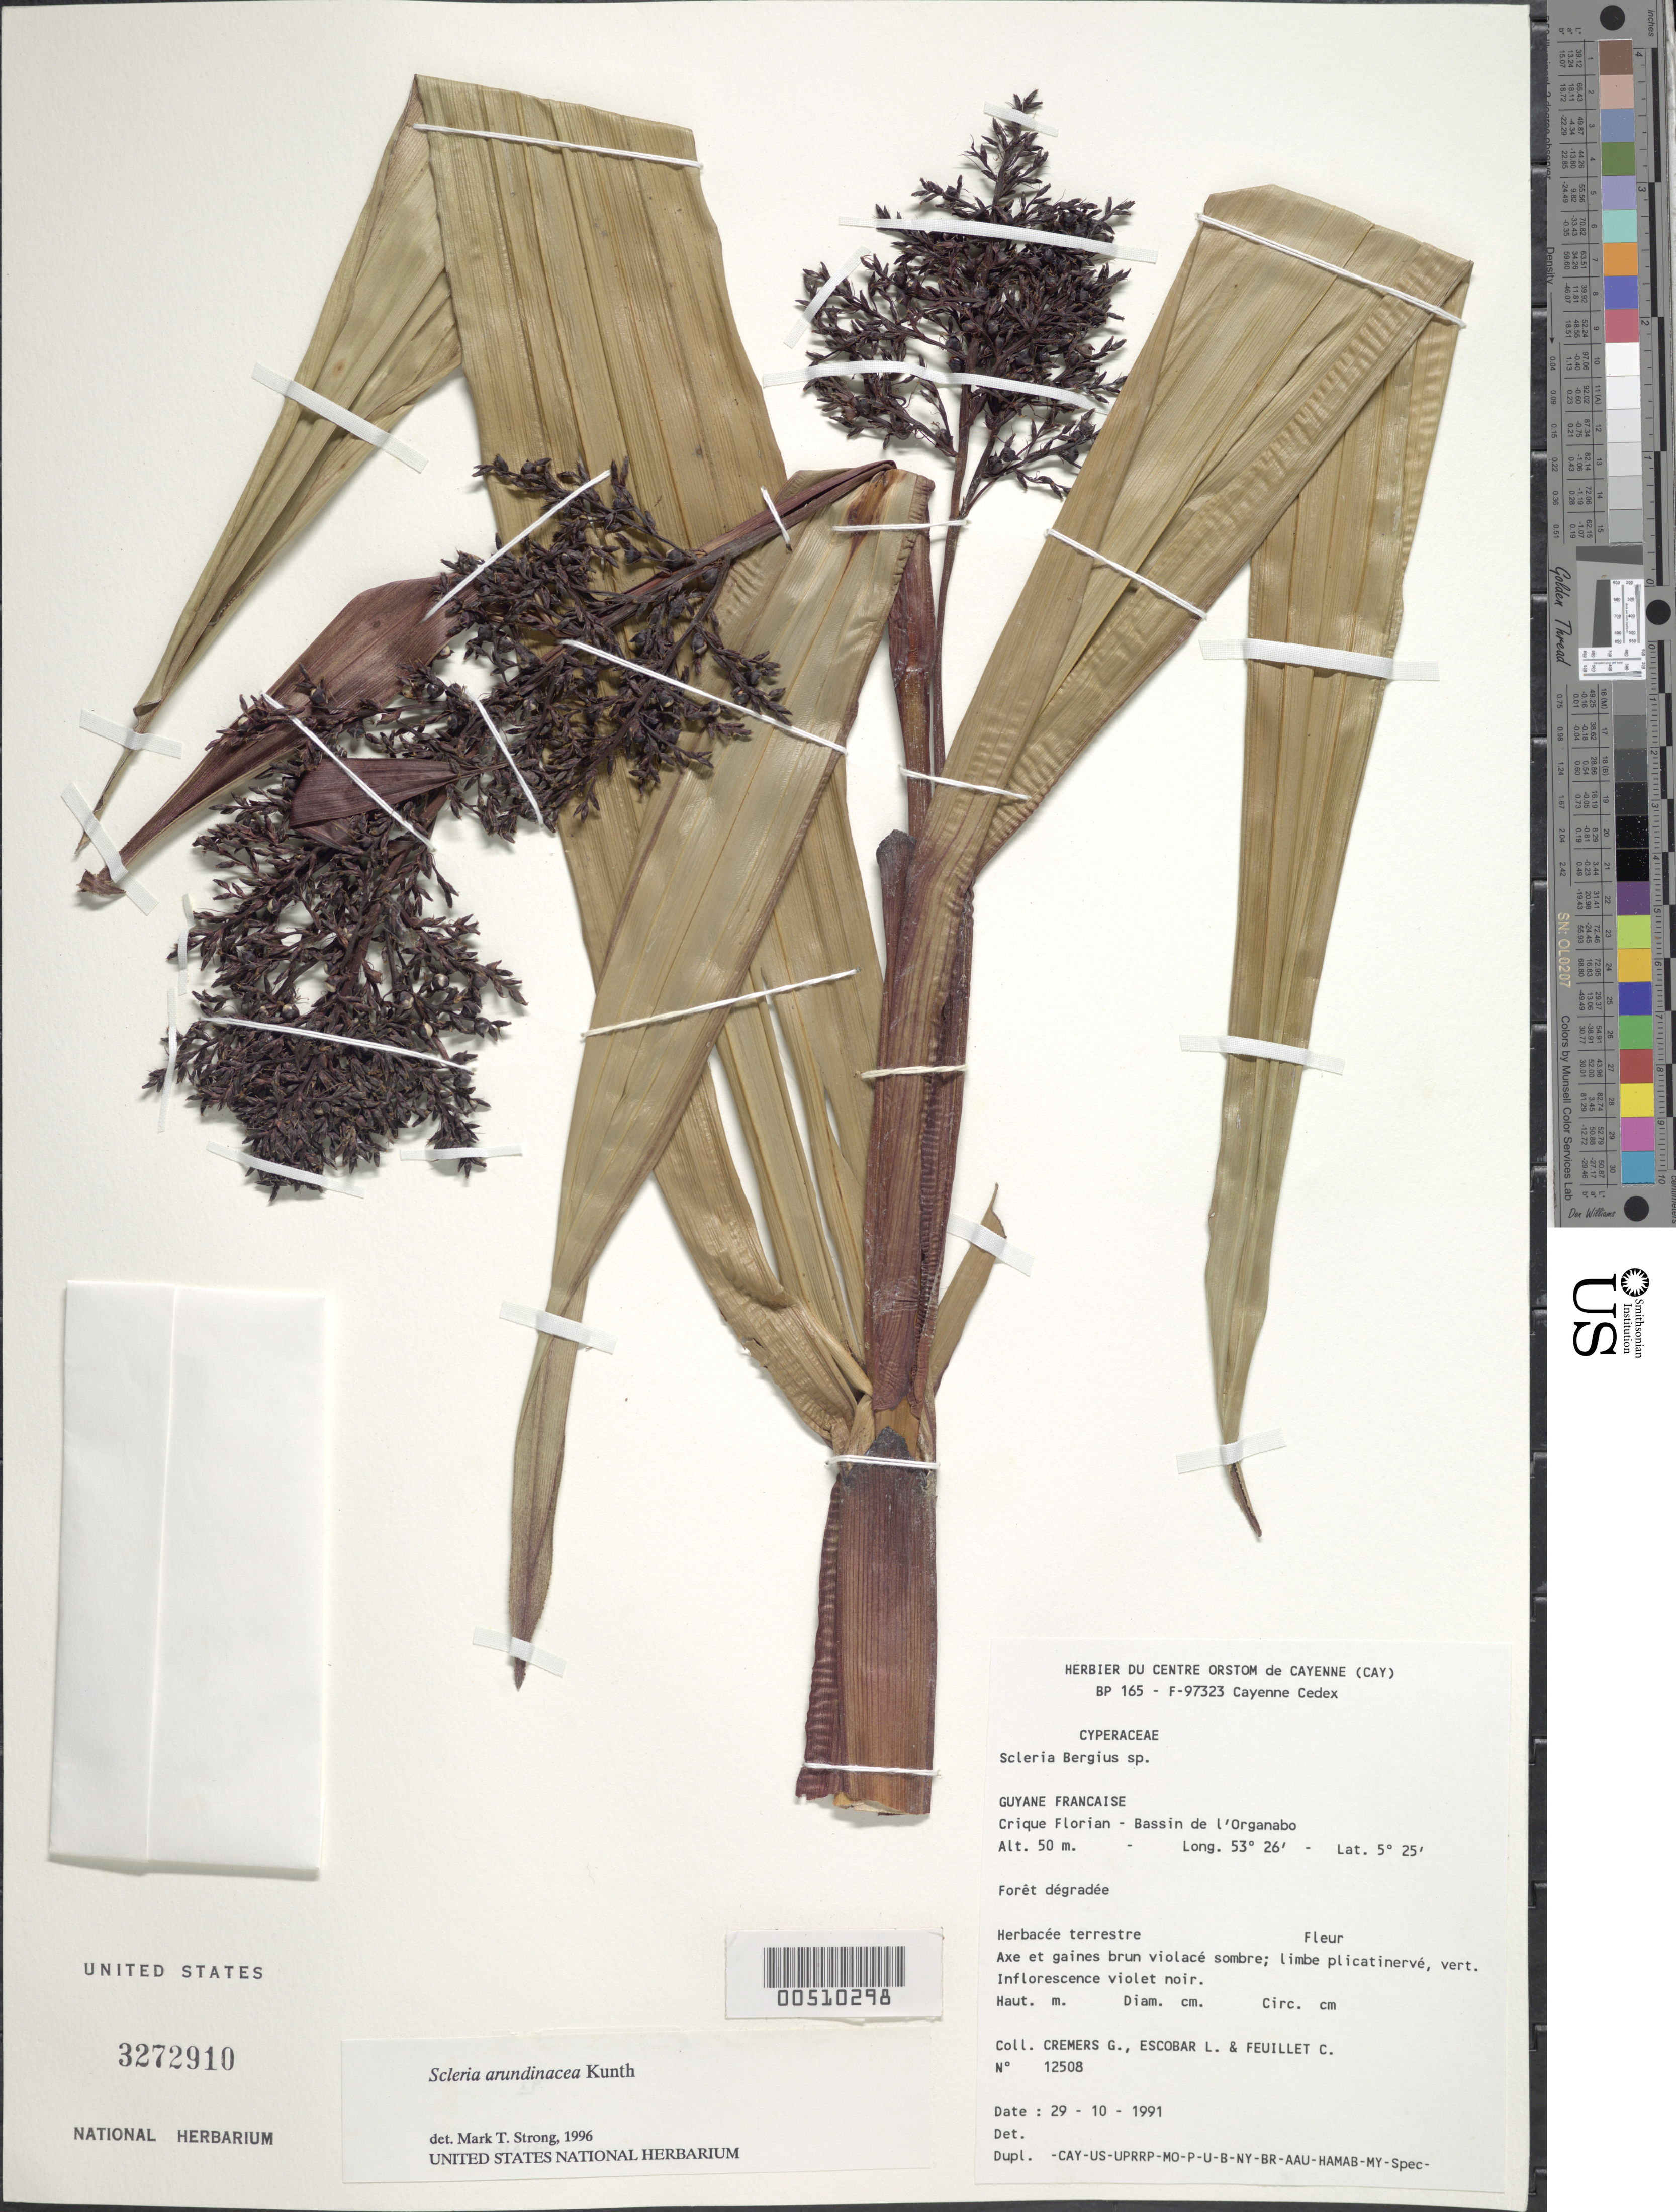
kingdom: Plantae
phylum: Tracheophyta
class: Liliopsida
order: Poales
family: Cyperaceae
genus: Scleria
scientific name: Scleria latifolia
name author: Sw.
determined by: Strong, Mark T., (BOT), Smithsonian Institution - National Museum of Natural History (UNITED STATES)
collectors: G. Cremers, L. Escobar & C. Feuillet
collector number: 12508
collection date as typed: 29 Oct 1991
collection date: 1991-10-29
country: French Guiana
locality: Crique Florian - Bassin de L'Organabo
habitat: Forêt dégradée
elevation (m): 50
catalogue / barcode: US 3272910